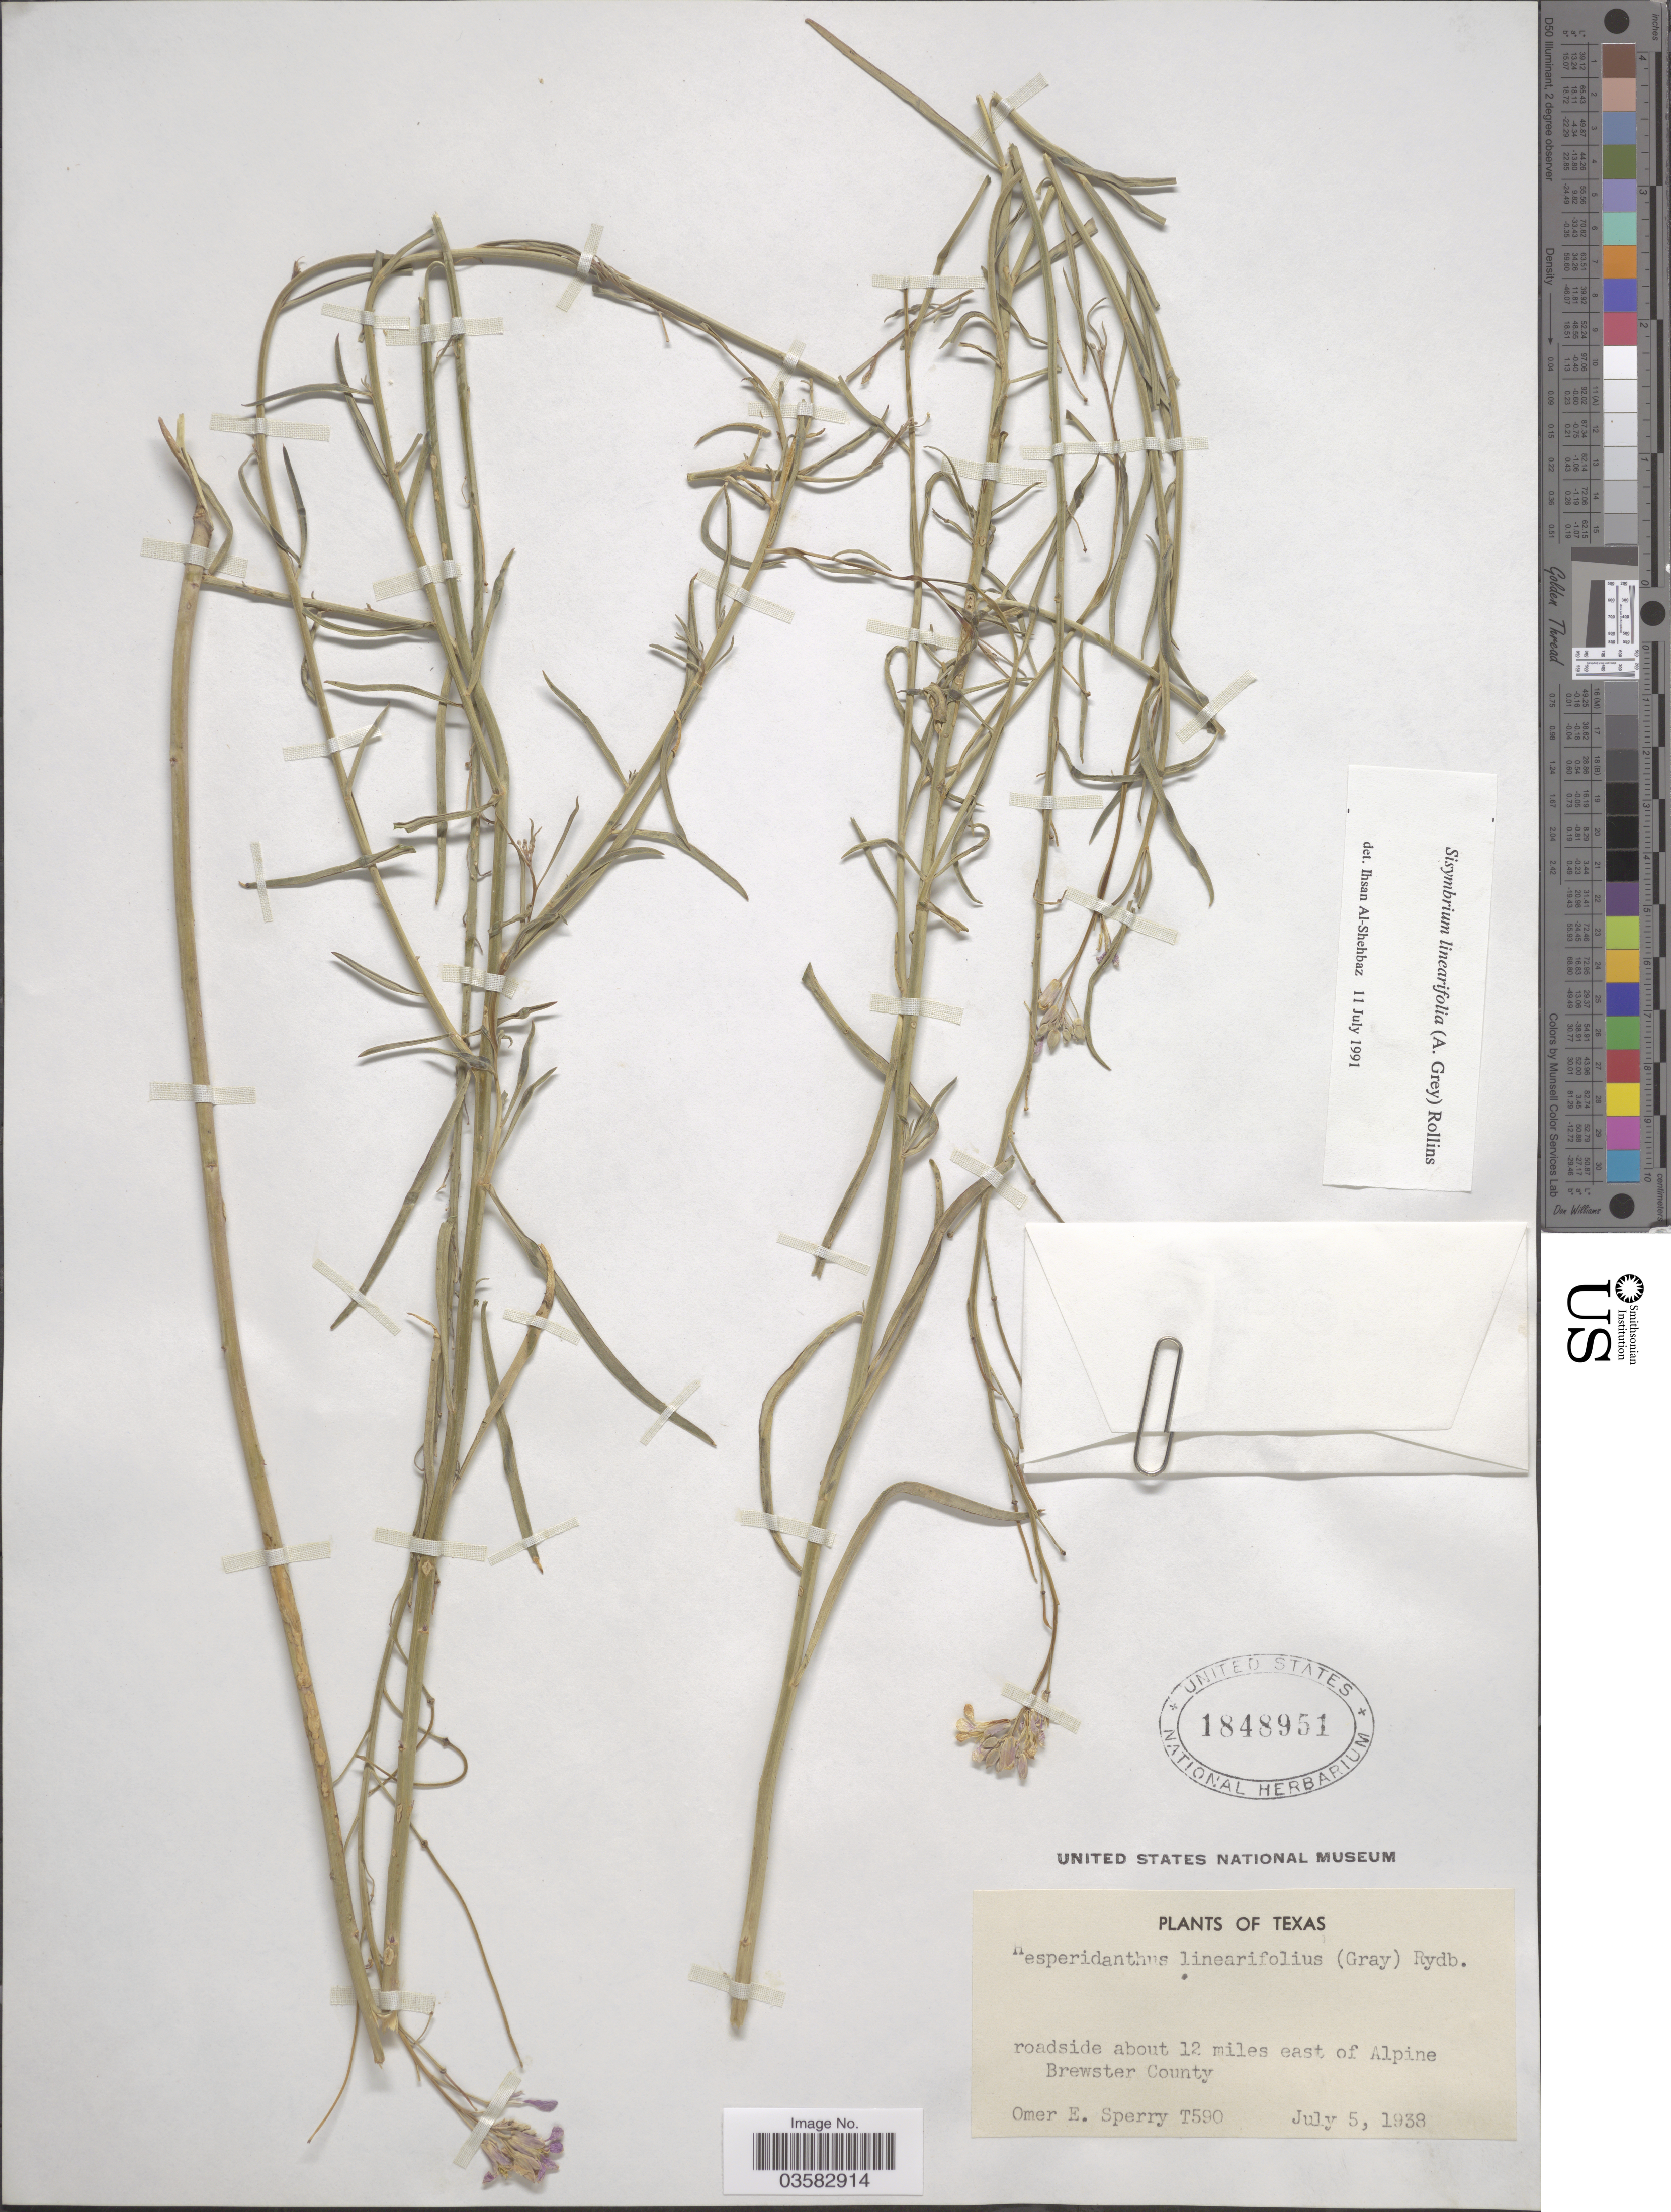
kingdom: Plantae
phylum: Tracheophyta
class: Magnoliopsida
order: Brassicales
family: Brassicaceae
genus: Sisymbrium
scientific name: Sisymbrium linearifolium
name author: (A. Gray) Payson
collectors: O. E. Sperry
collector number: T590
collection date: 1938-07-05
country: United States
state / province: Texas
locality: Roadside about 12 miles east of Alpine Brewster County.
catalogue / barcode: US 1848951